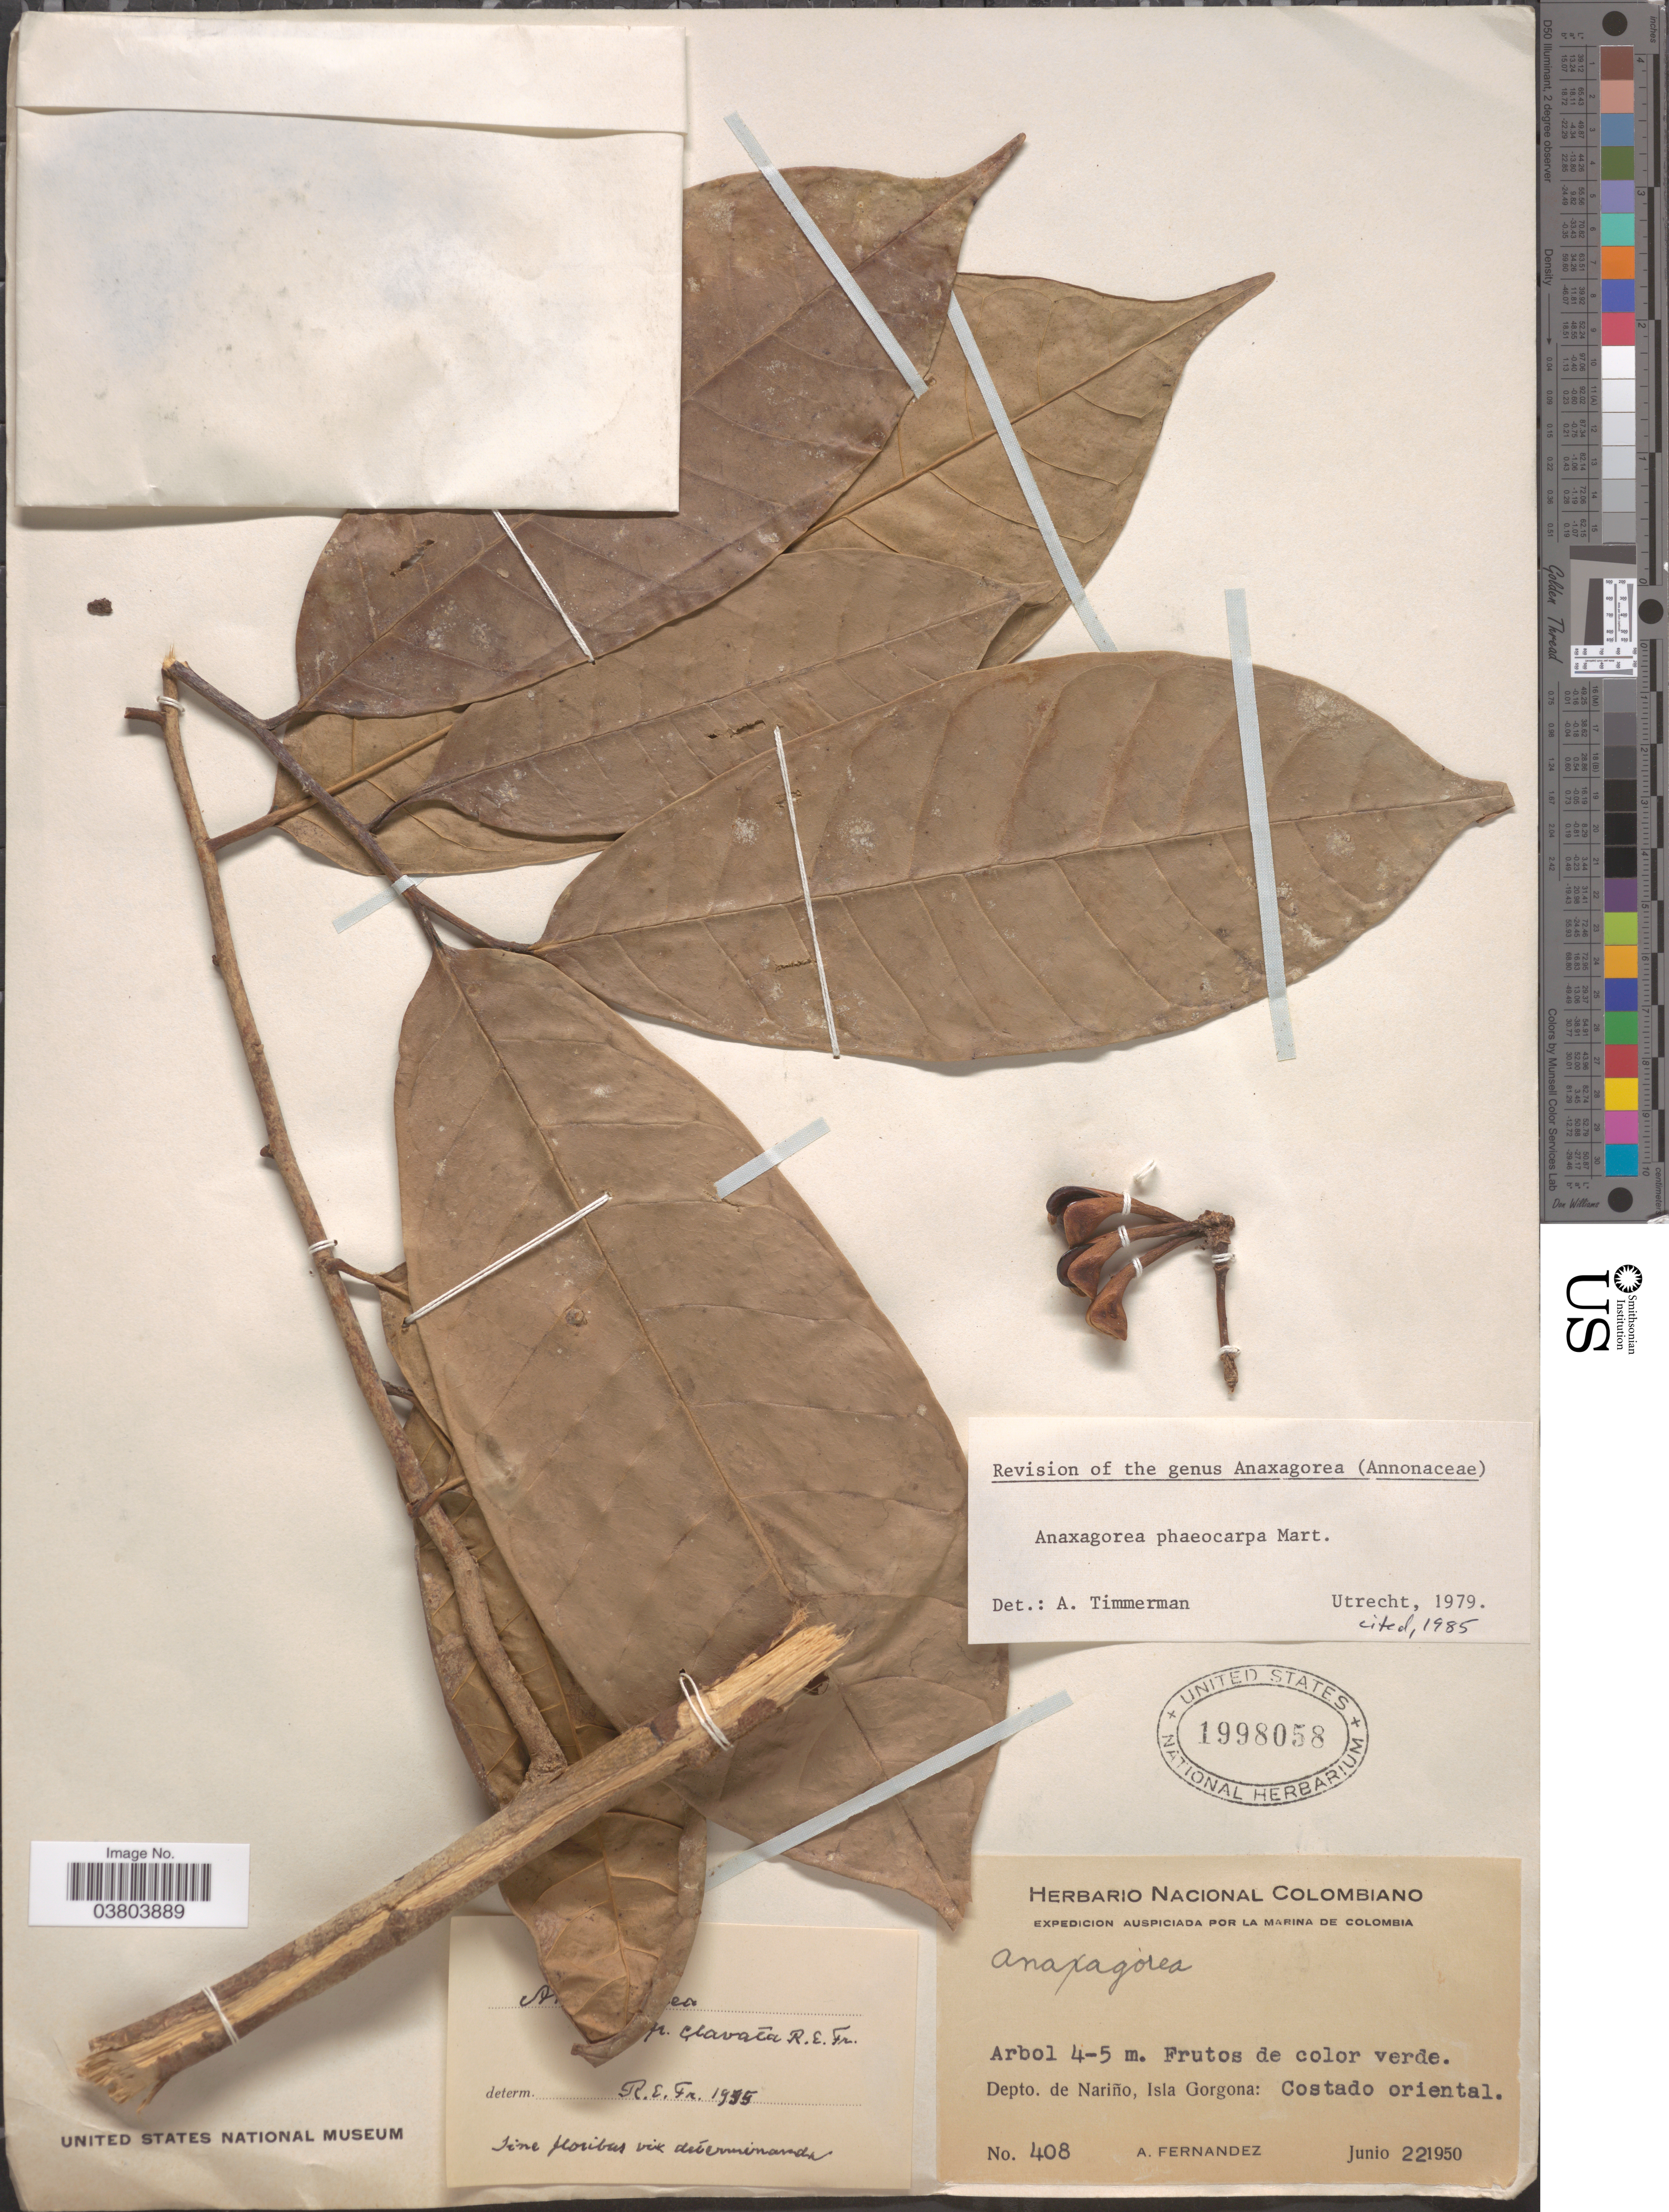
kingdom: Plantae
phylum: Tracheophyta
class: Magnoliopsida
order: Magnoliales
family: Annonaceae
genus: Anaxagorea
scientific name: Anaxagorea phaeocarpa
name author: Mart.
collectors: A. Fernandez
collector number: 408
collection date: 1950-06-22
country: Colombia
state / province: Nariño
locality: Depto. Nariño, Isla Gorgona: Costado oriental.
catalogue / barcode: US 1998058